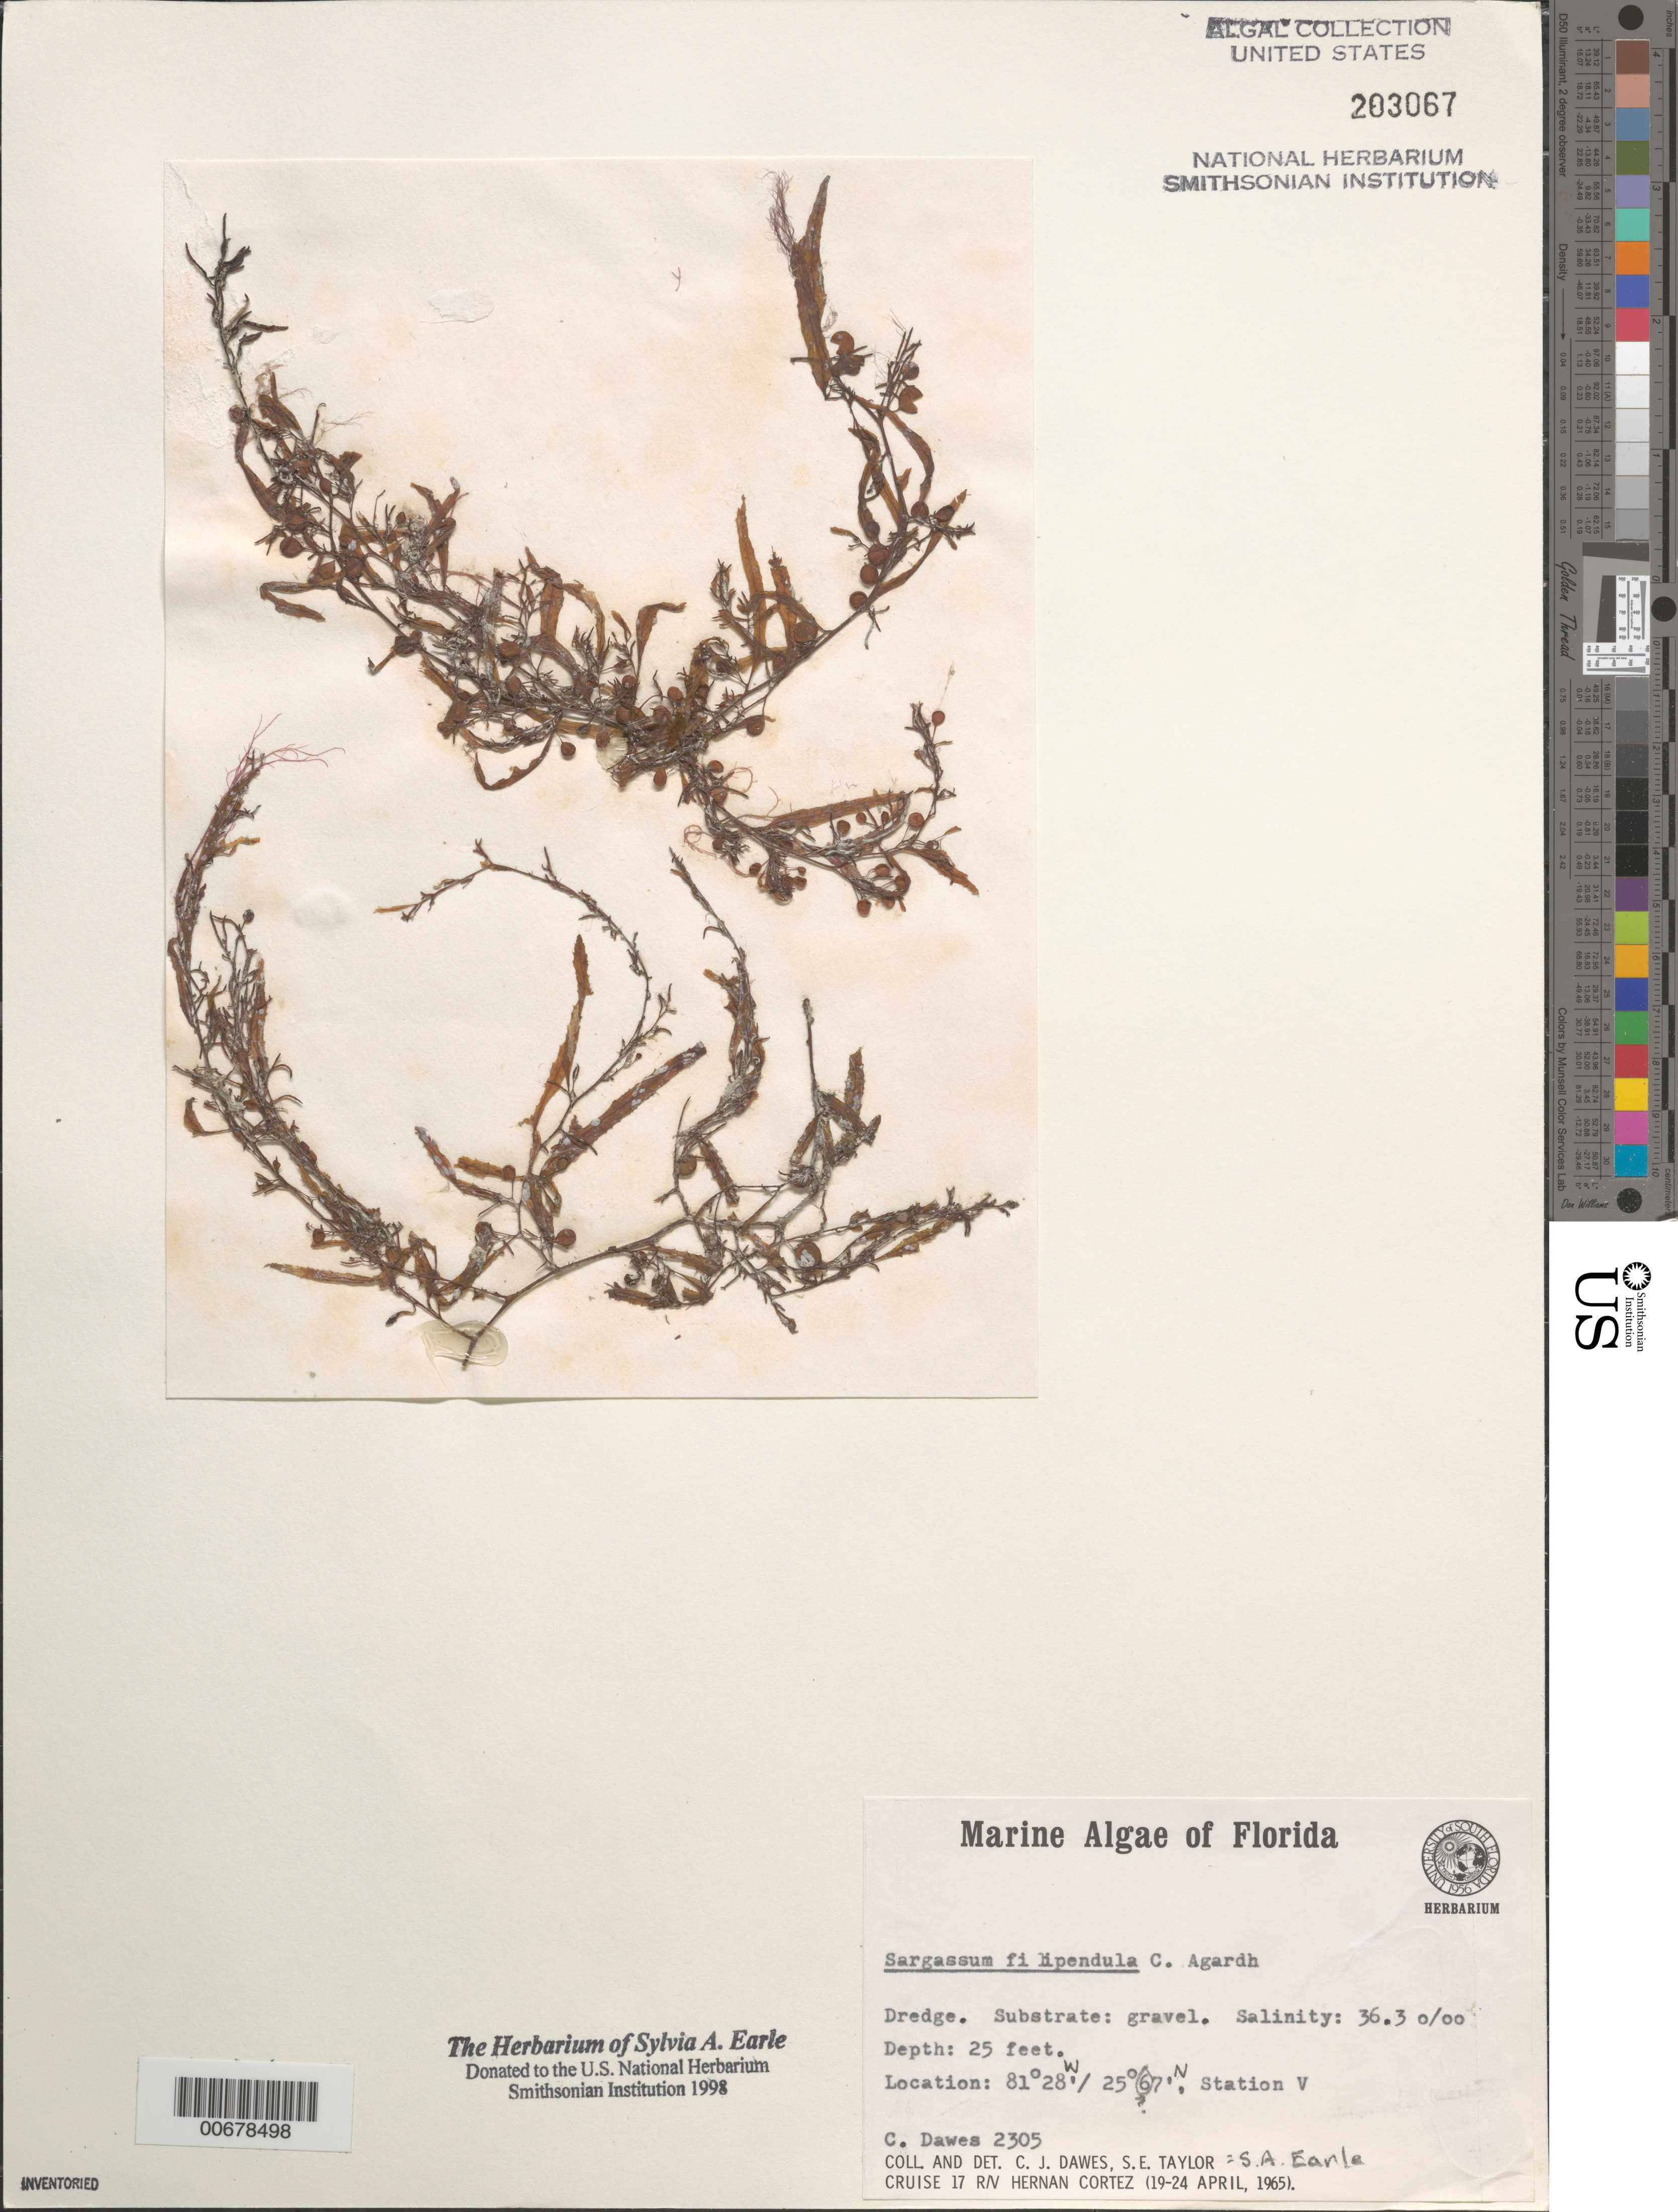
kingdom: Chromista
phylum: Ochrophyta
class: Phaeophyceae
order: Fucales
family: Sargassaceae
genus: Sargassum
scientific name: Sargassum filipendula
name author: C. Agardh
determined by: Dawes, C. J.; Earle, S. A.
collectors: C. Dawes & S. A. Earle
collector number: CJD 2305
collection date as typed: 19 Apr 1965 to 24 Apr 1965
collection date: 1965-04-19/1965-04-24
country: United States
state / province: Florida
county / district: Collier County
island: Ten Thousand Islands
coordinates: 25 67' N, 81 28' W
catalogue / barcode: US 203067